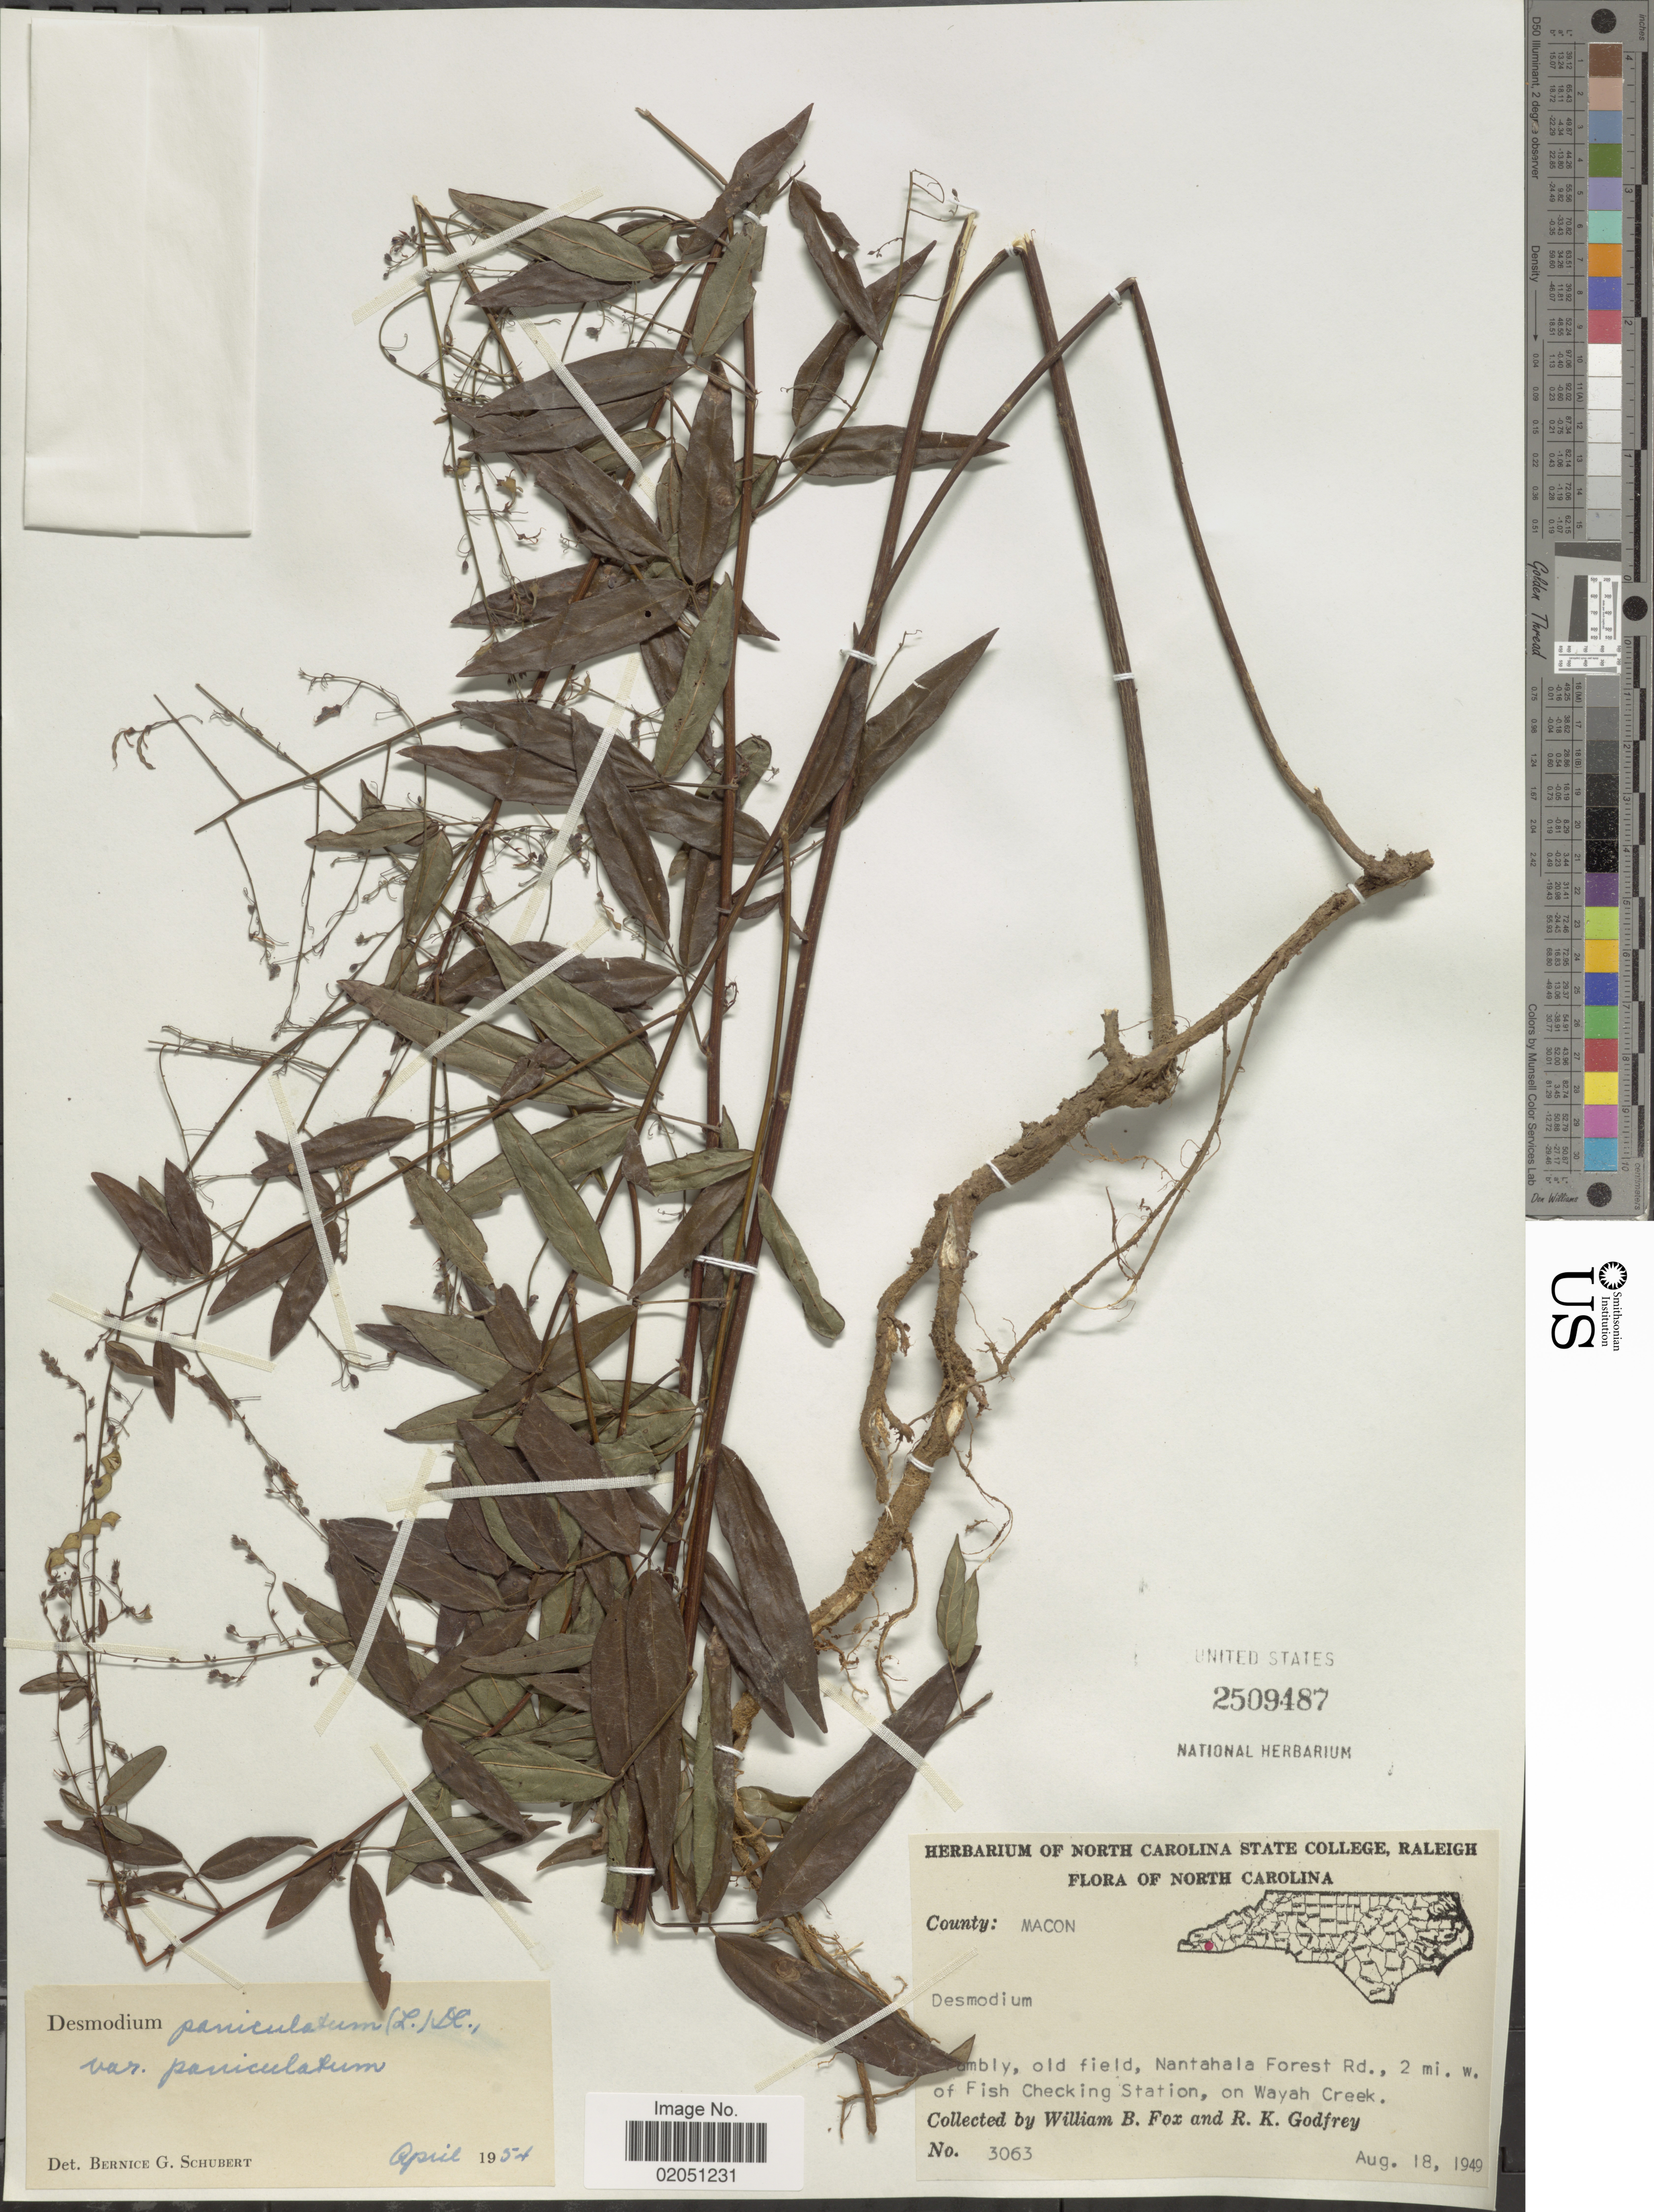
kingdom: Plantae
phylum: Tracheophyta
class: Magnoliopsida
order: Fabales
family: Fabaceae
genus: Desmodium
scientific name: Desmodium paniculatum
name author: (L.) DC.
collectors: W. B. Fox & R. K. Godfrey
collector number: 3063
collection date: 1949-08-18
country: United States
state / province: North Carolina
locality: County: Macon, Brambly, old field, Nantahala Forest Rd., 2 mi w. of Fish Checking Station, on Wayah Creek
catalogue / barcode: US 2509487